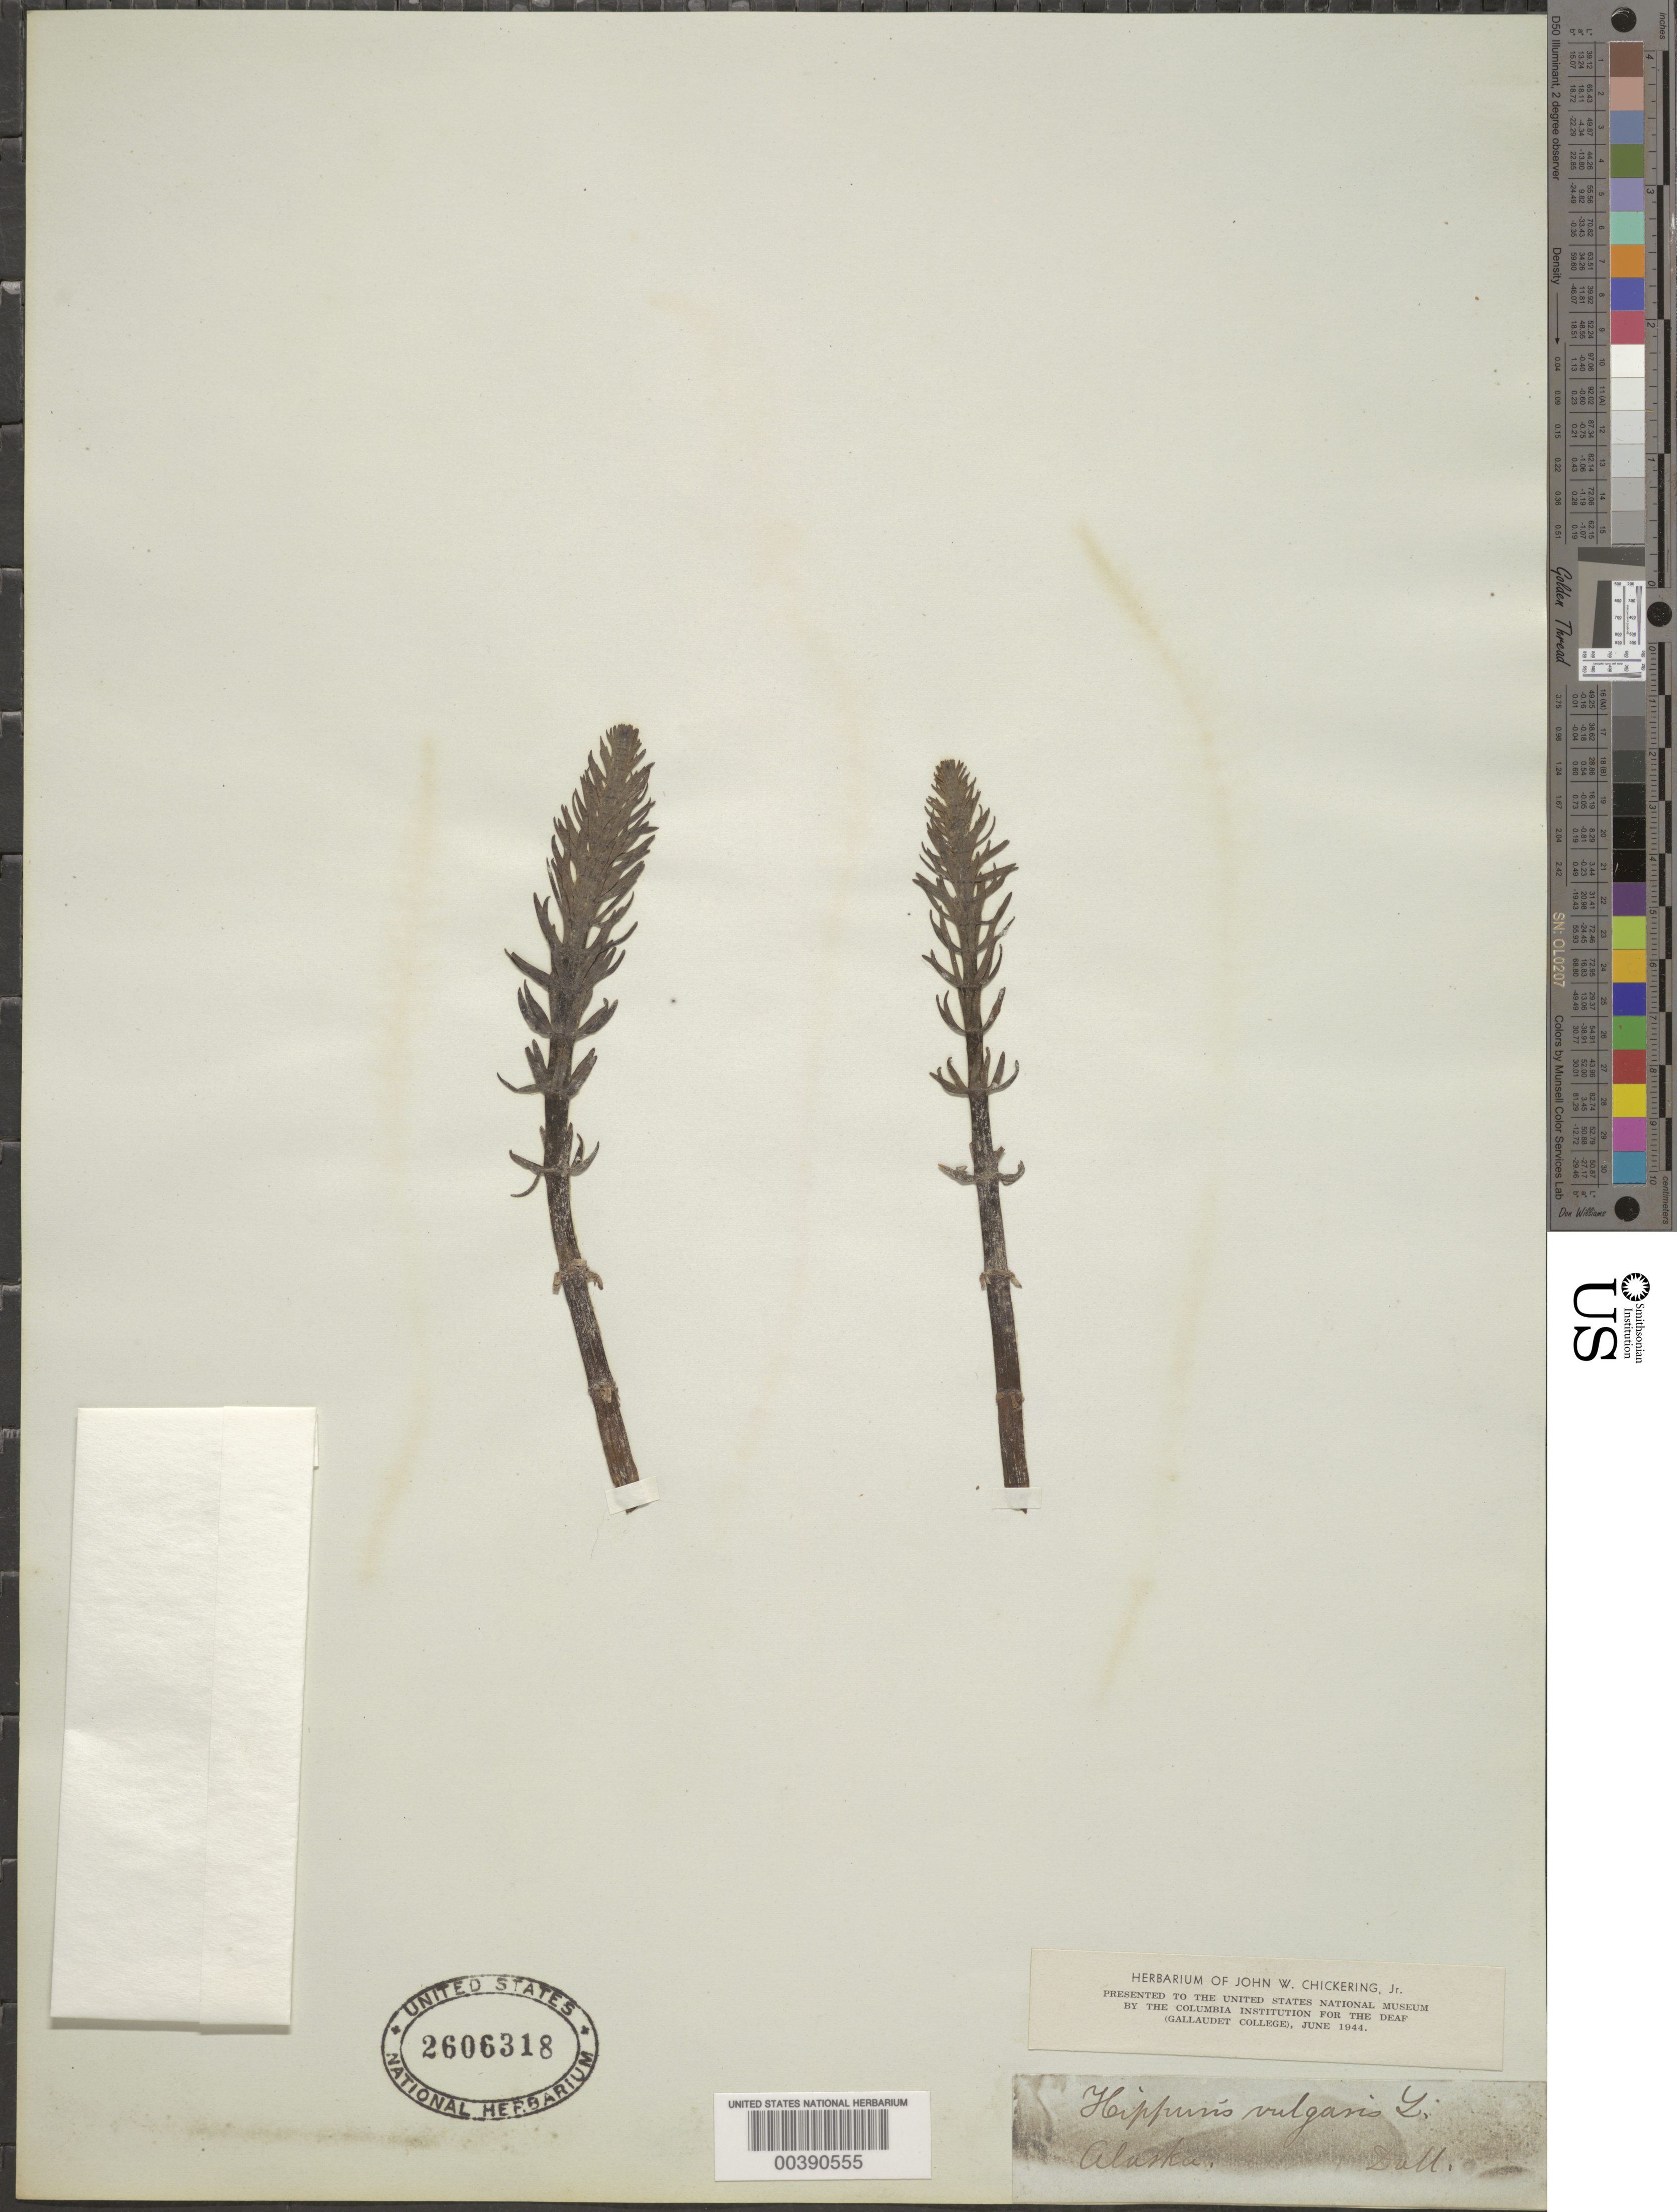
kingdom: Plantae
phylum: Tracheophyta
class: Magnoliopsida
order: Lamiales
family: Plantaginaceae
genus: Hippuris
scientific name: Hippuris vulgaris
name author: L.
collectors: -. Dall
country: United States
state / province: Alaska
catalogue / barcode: US 2606318